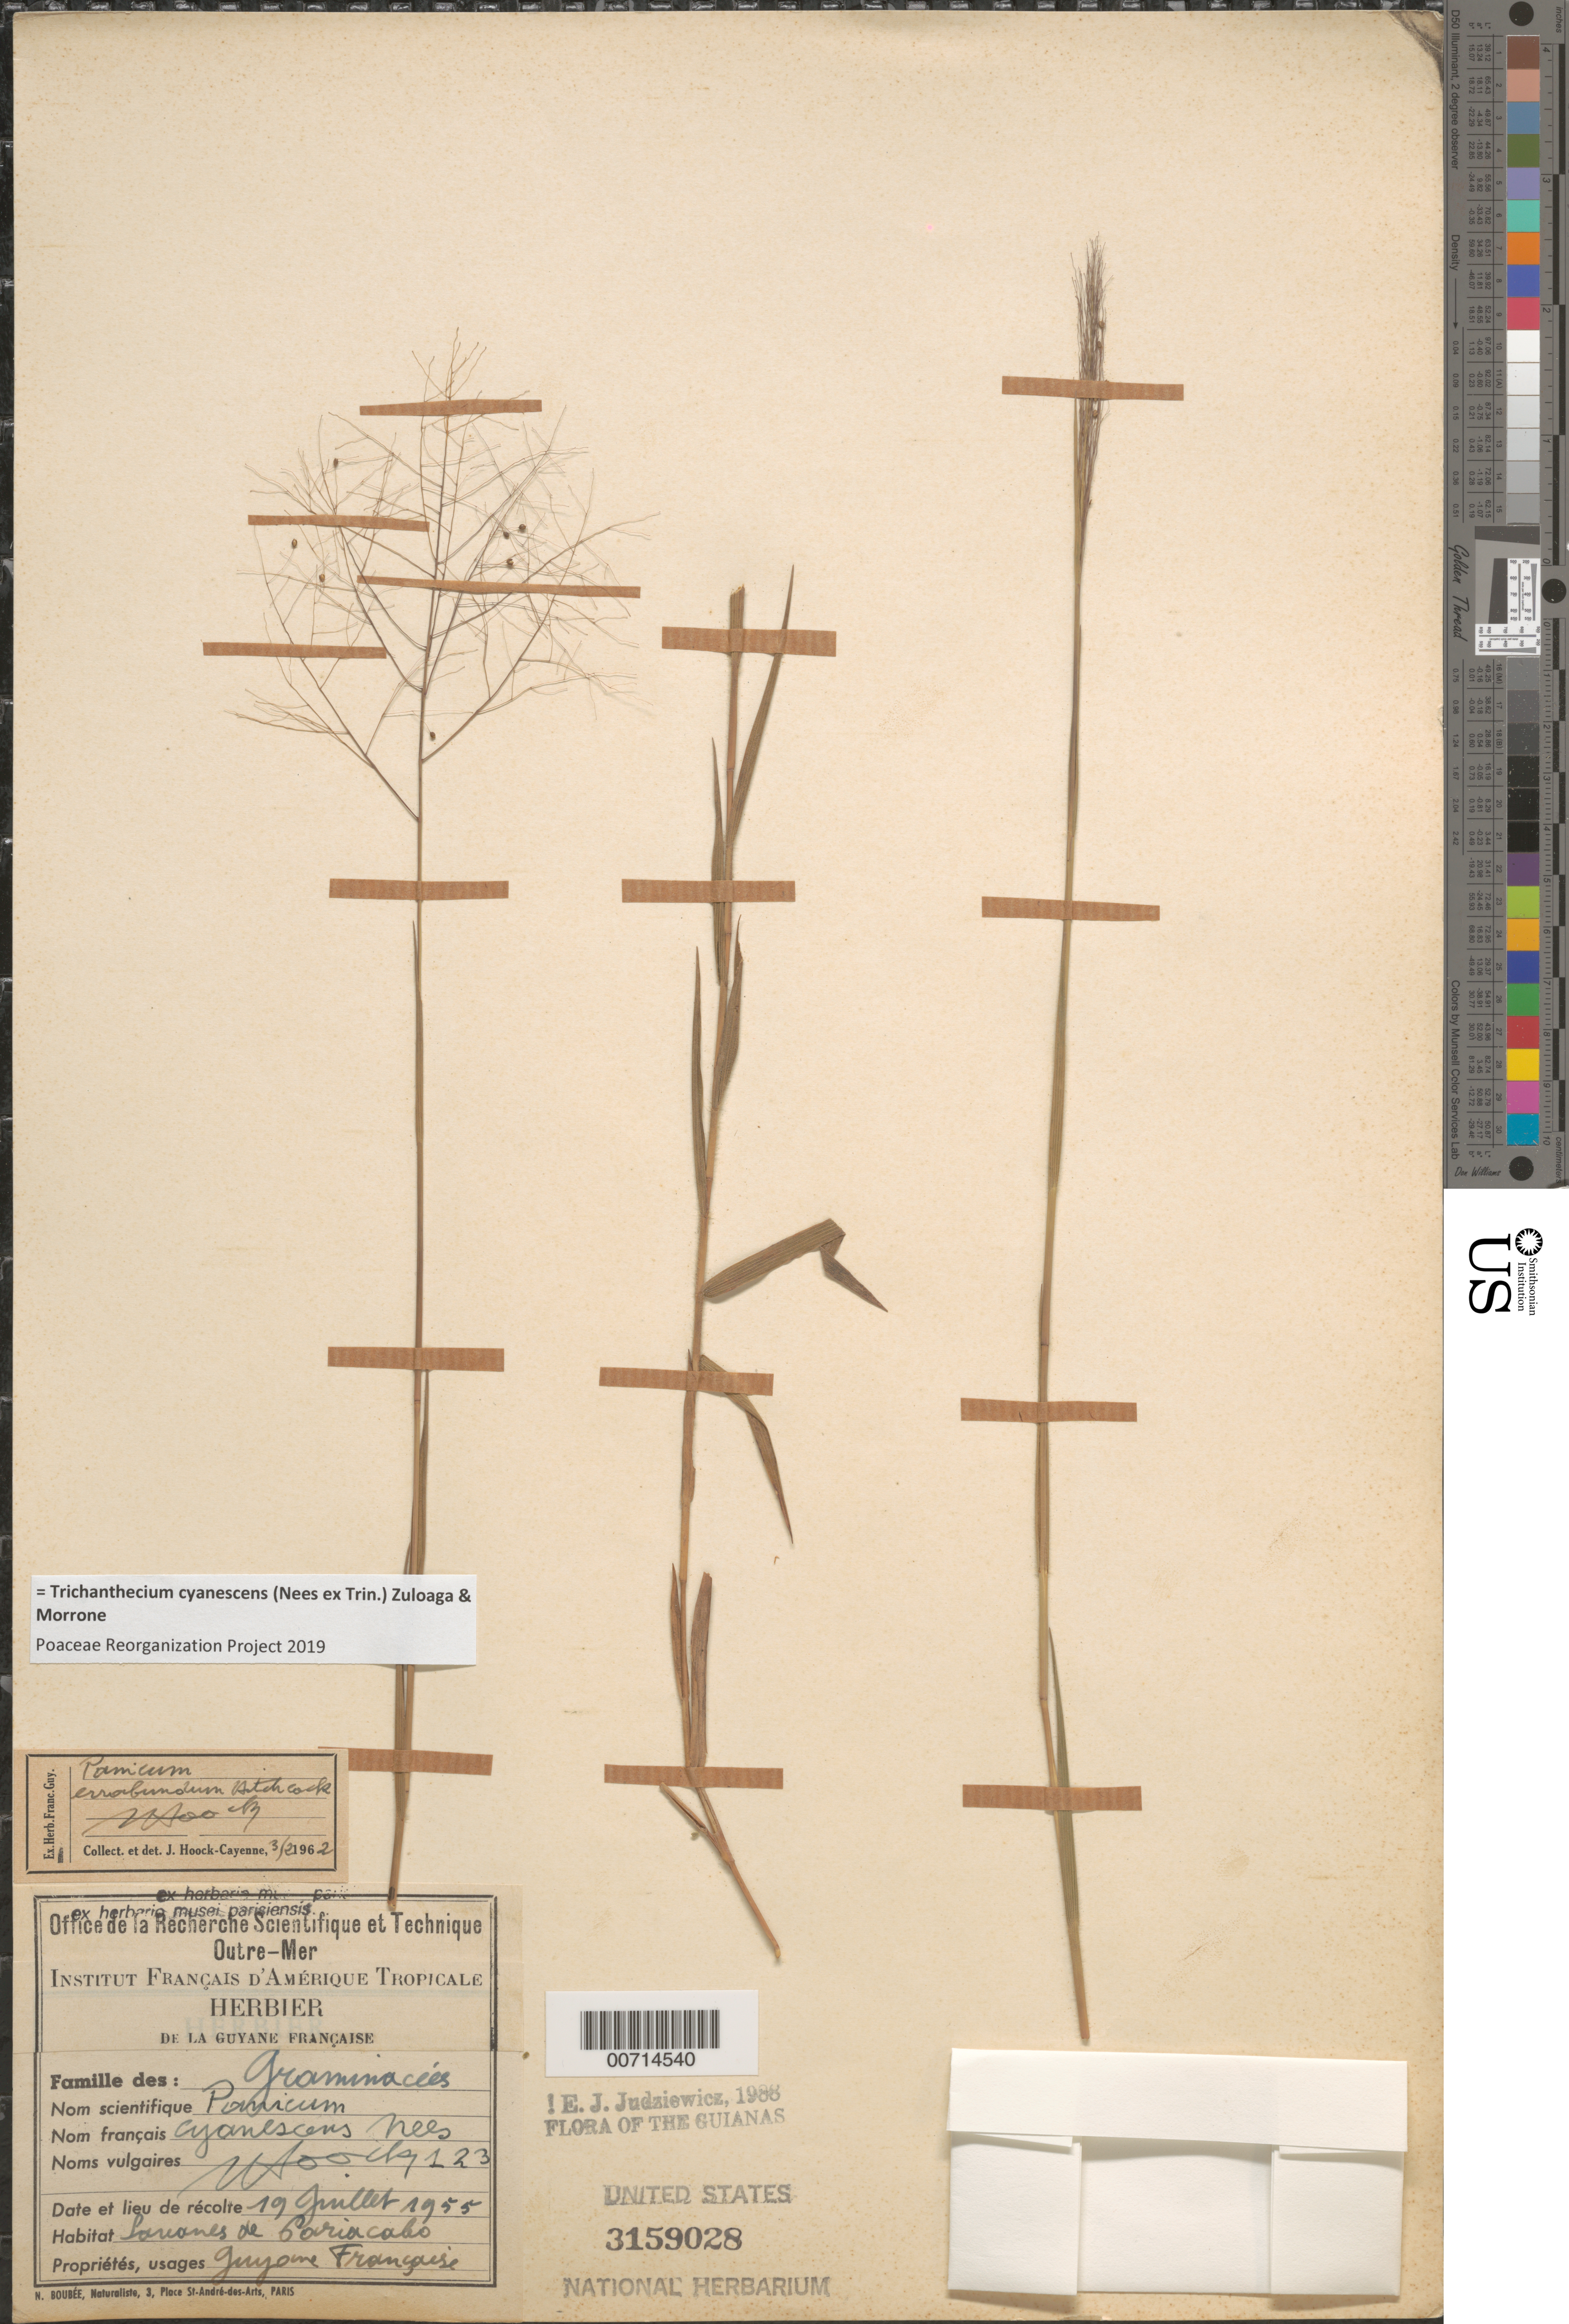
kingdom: Plantae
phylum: Tracheophyta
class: Liliopsida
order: Poales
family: Poaceae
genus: Trichanthecium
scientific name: Trichanthecium cyanescens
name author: (Nees ex Trin.) Zuloaga & Morrone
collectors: N. Hoock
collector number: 123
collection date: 1955-07-19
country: French Guiana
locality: Savanes de Cariacabo.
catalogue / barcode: US 3159028